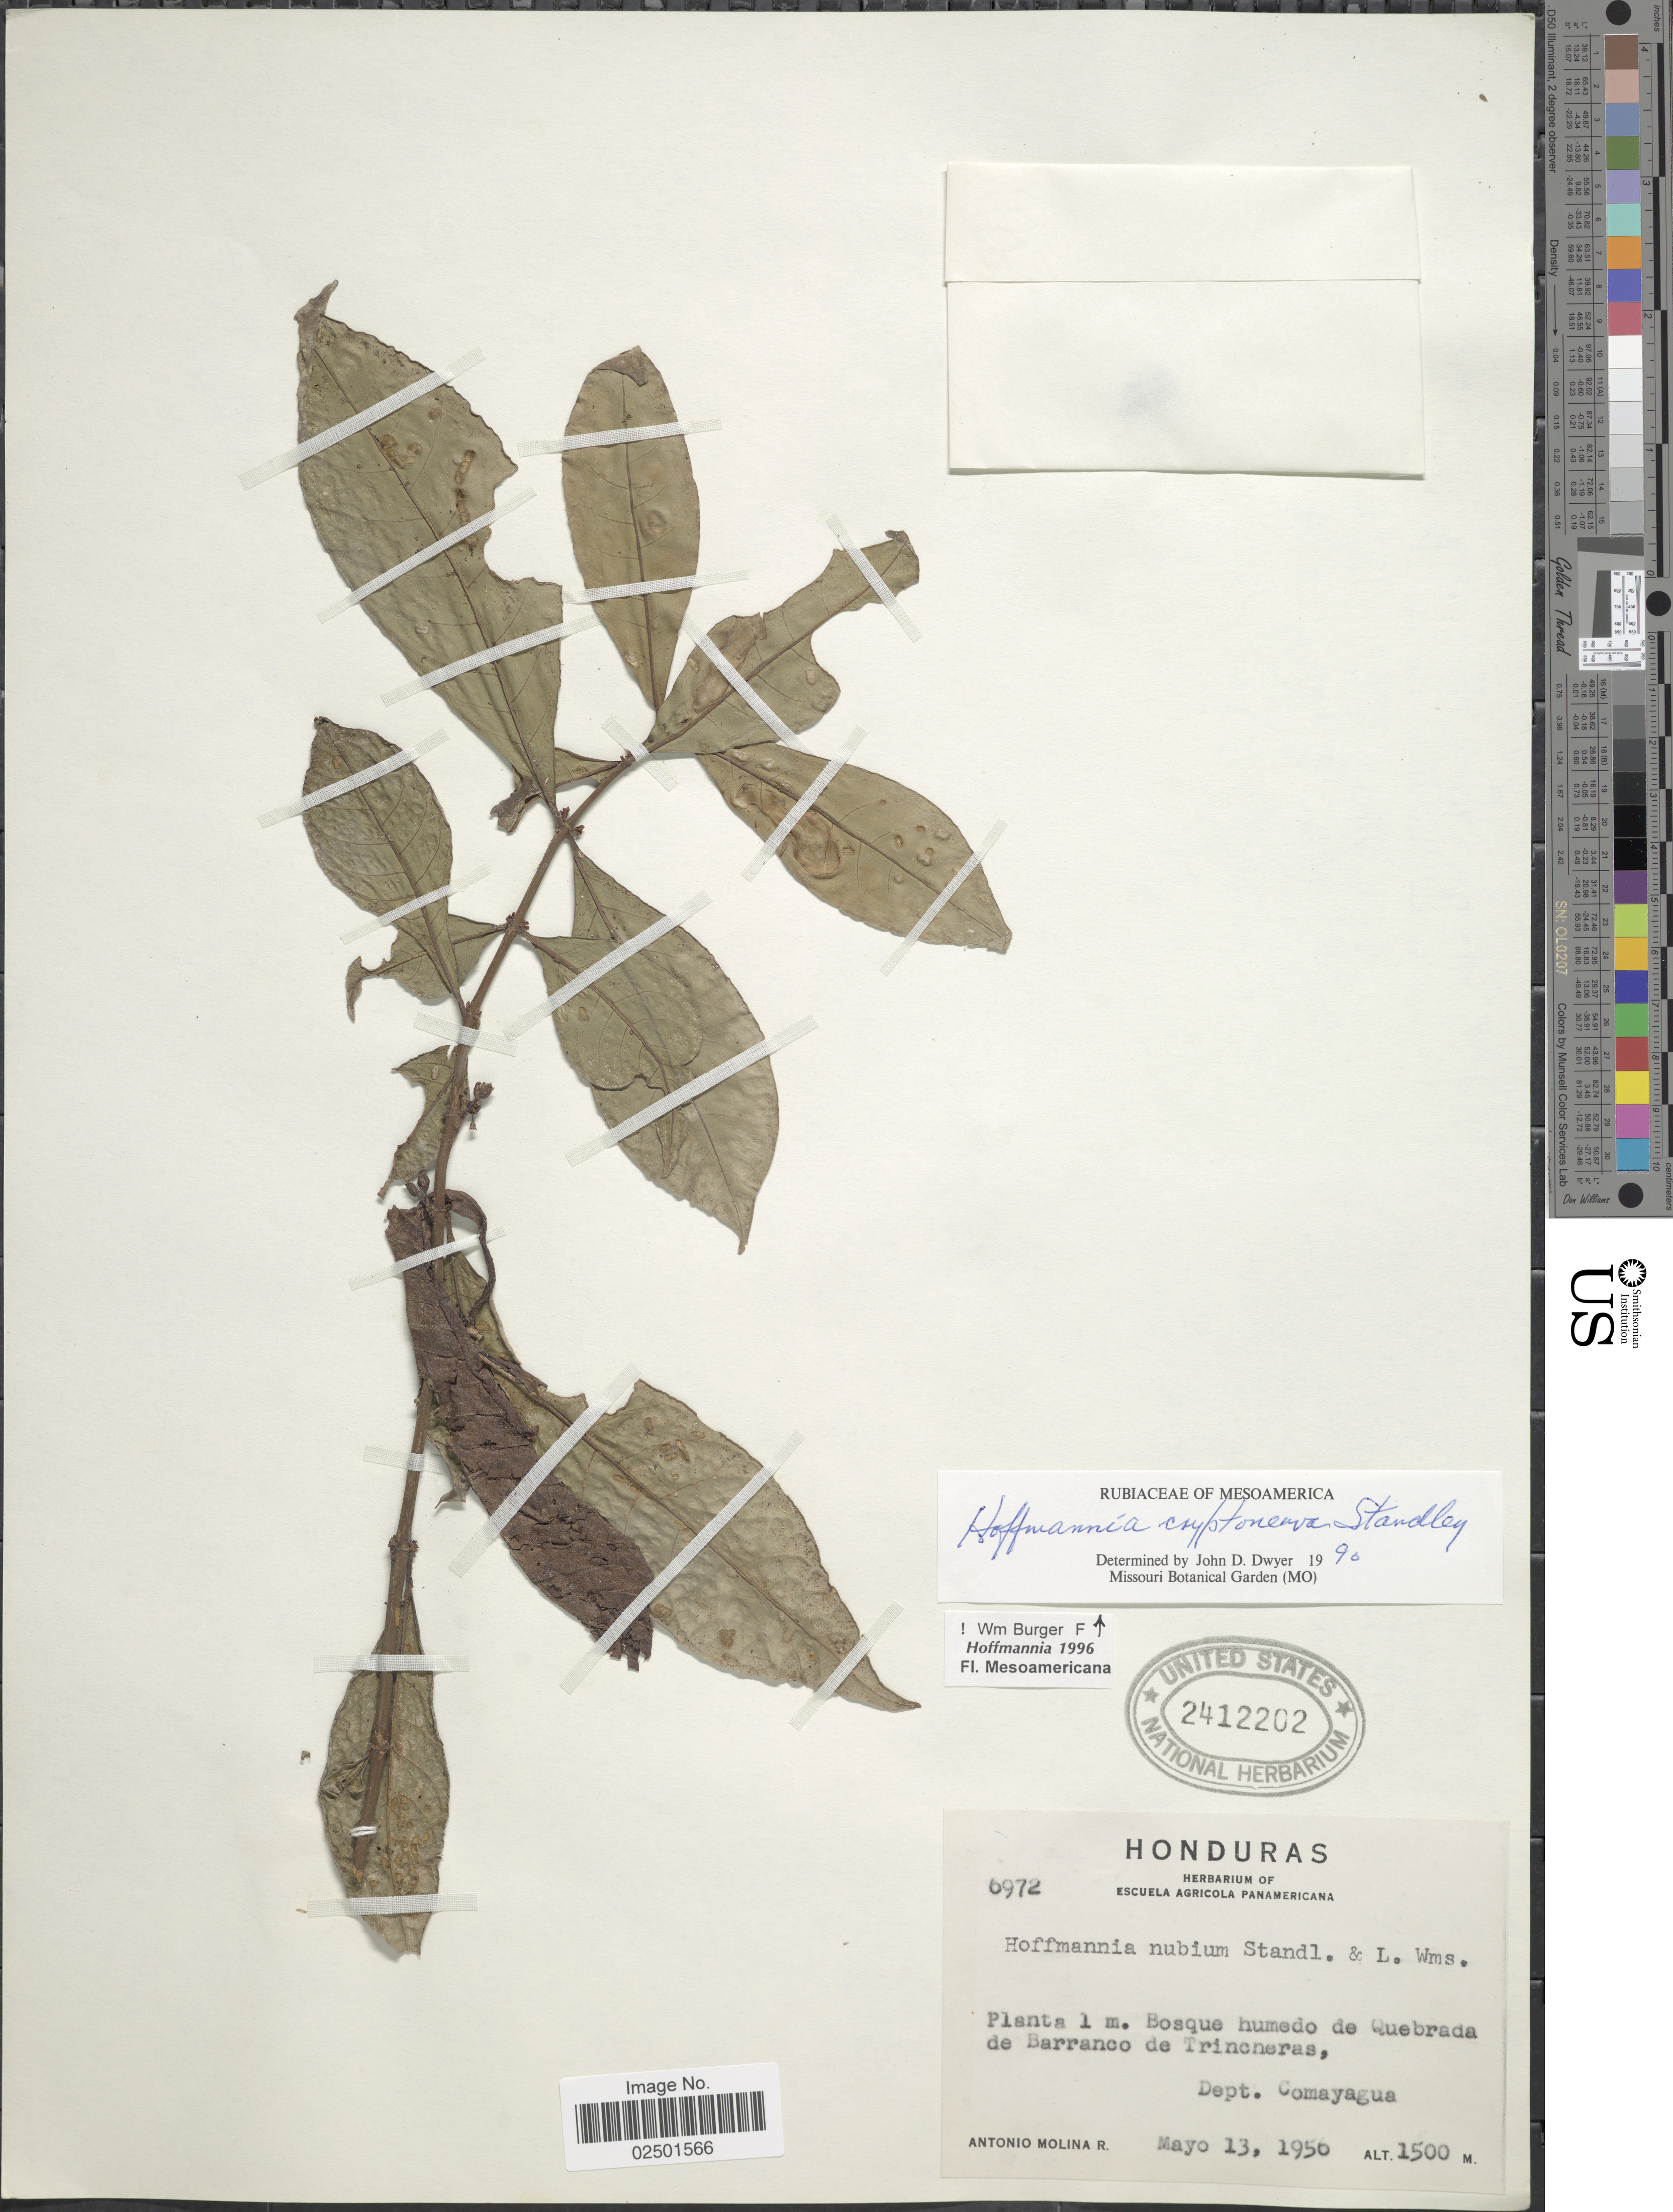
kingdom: Plantae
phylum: Tracheophyta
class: Magnoliopsida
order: Gentianales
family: Rubiaceae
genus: Hoffmannia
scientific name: Hoffmannia cryptoneura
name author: Standl.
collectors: A. Molina R.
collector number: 6972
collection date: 1956-05-13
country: Honduras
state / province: Comayagua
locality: Bosque humedo de Quebrada de Barranco de Trincheras, Dept. Comayagua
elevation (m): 1500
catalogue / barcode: US 2412202